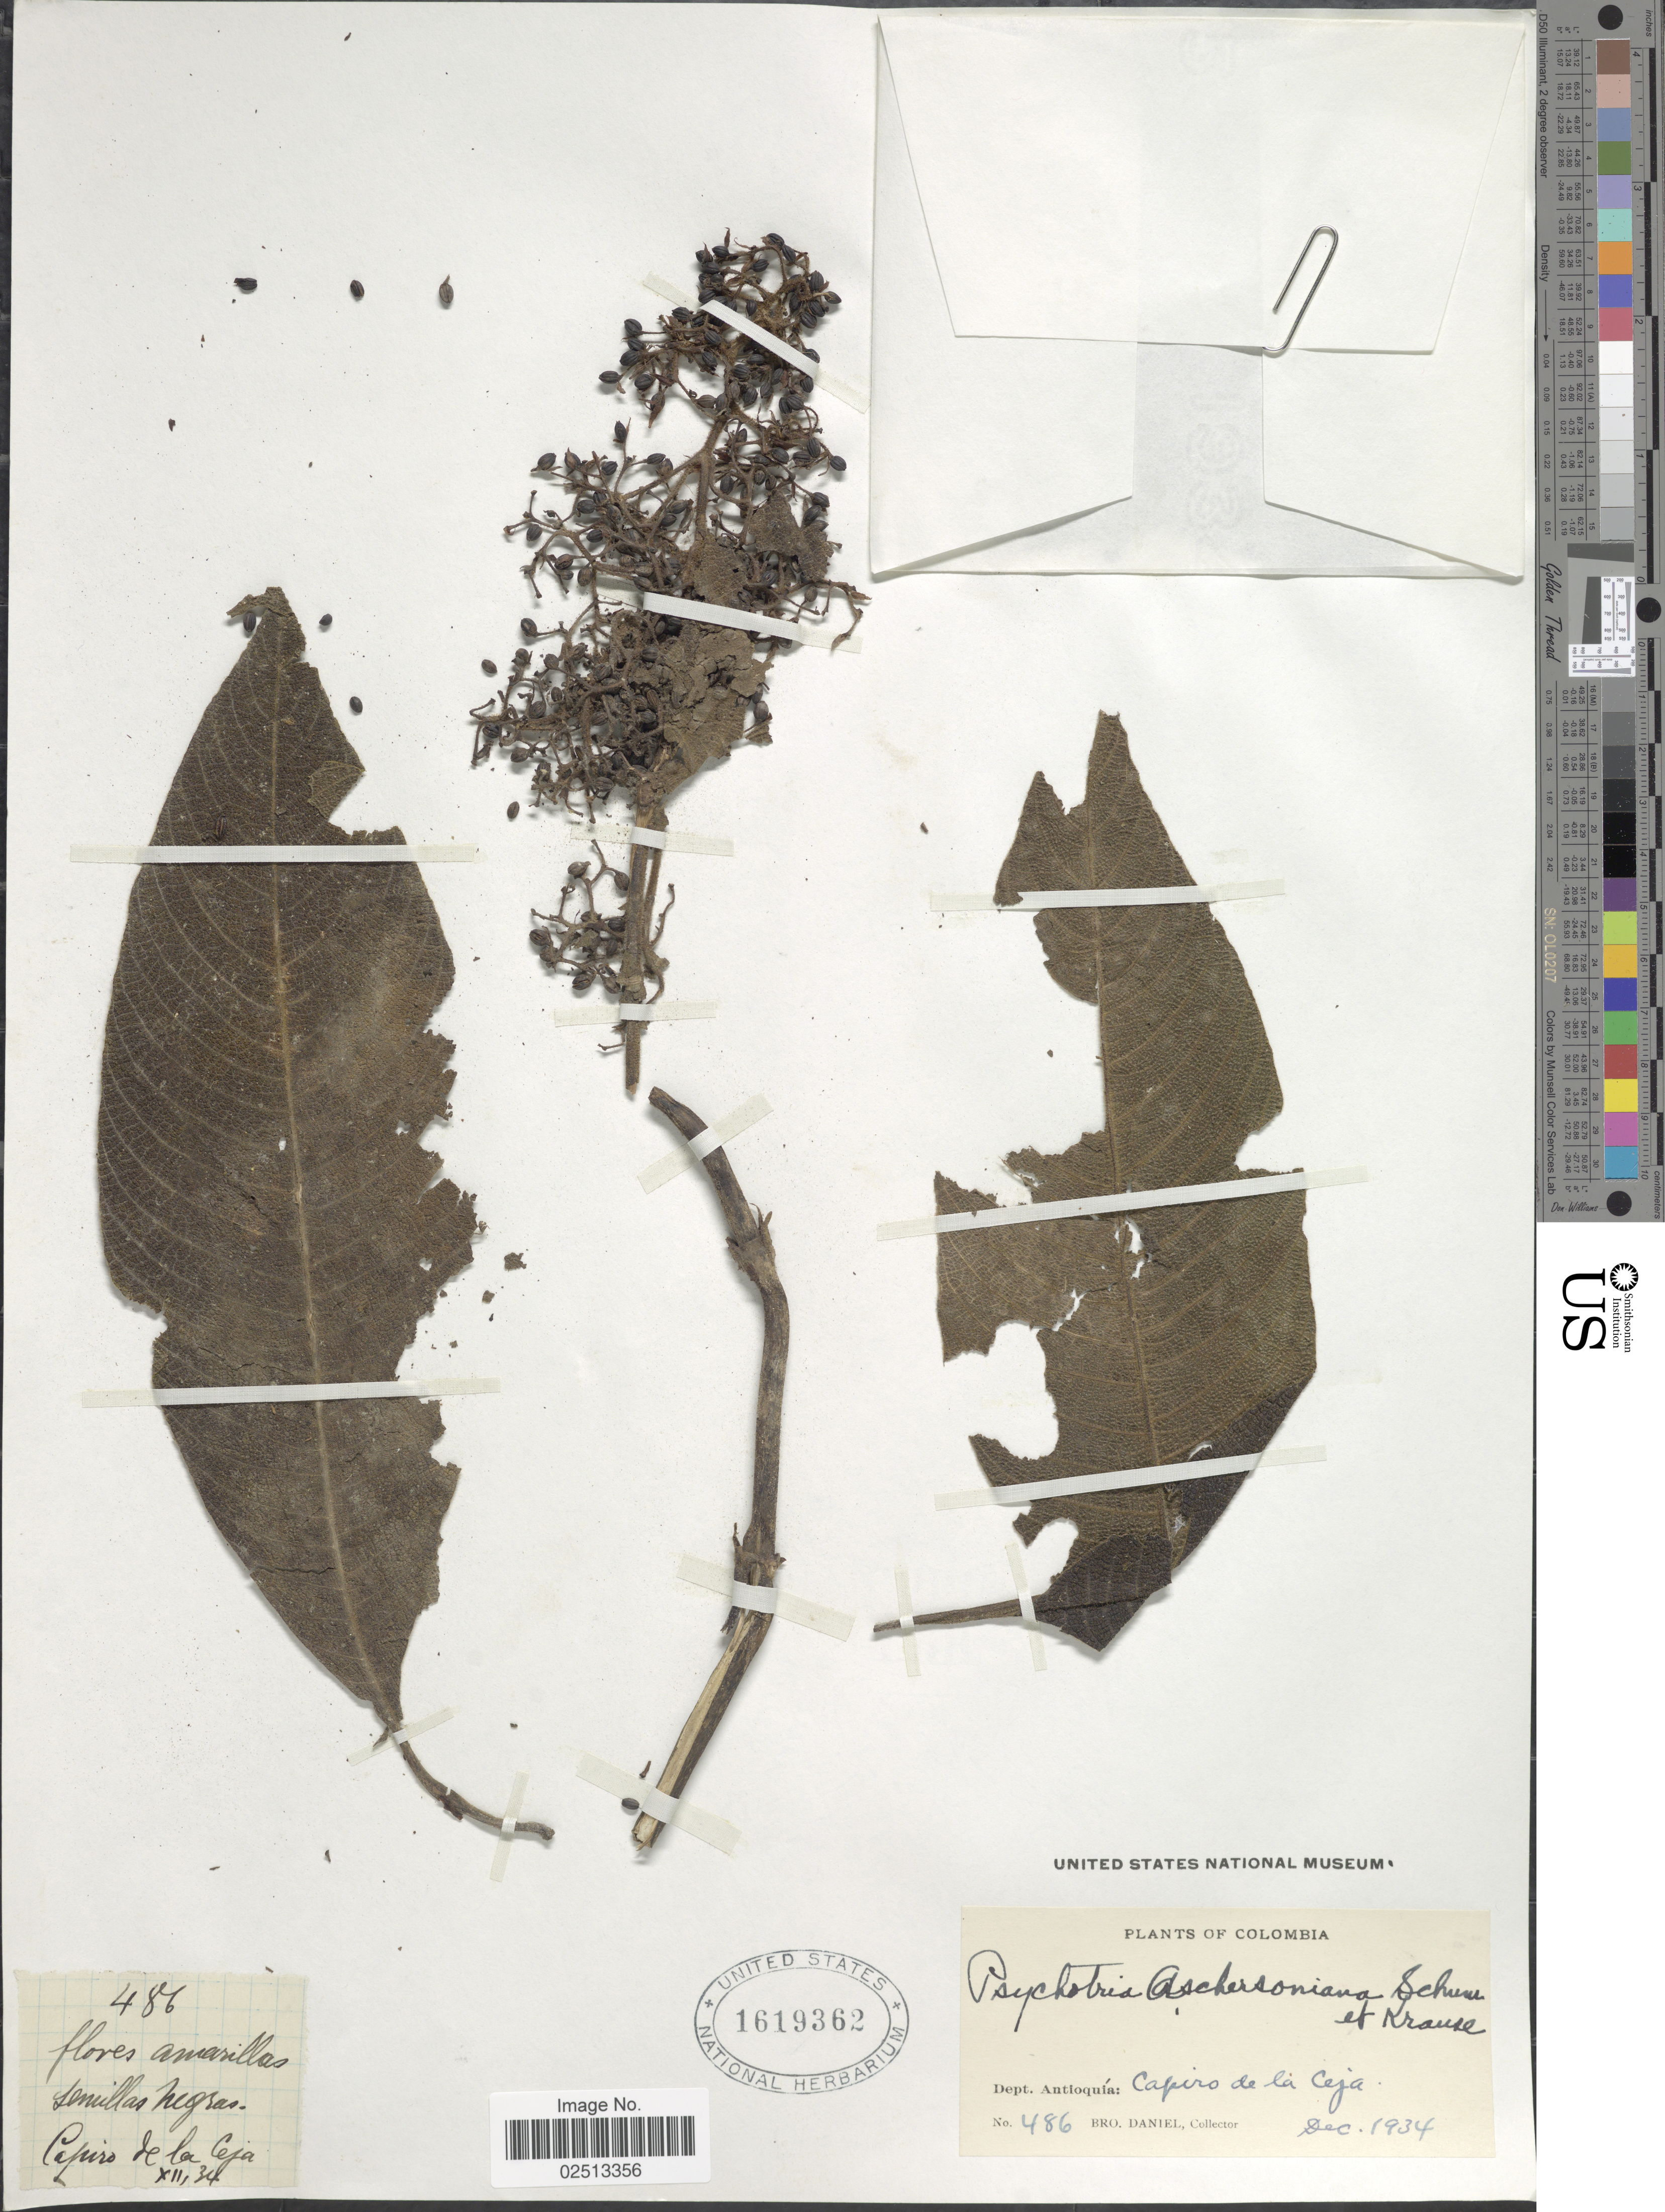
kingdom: Plantae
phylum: Tracheophyta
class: Magnoliopsida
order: Gentianales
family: Rubiaceae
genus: Psychotria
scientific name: Psychotria aschersoniana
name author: K. Schum. & K. Krause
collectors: Bro. Daniel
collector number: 486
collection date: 1934-12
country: Colombia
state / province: Antioquia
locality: Dept. Antioquia: Capiro de la Ceja.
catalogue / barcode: US 1619362